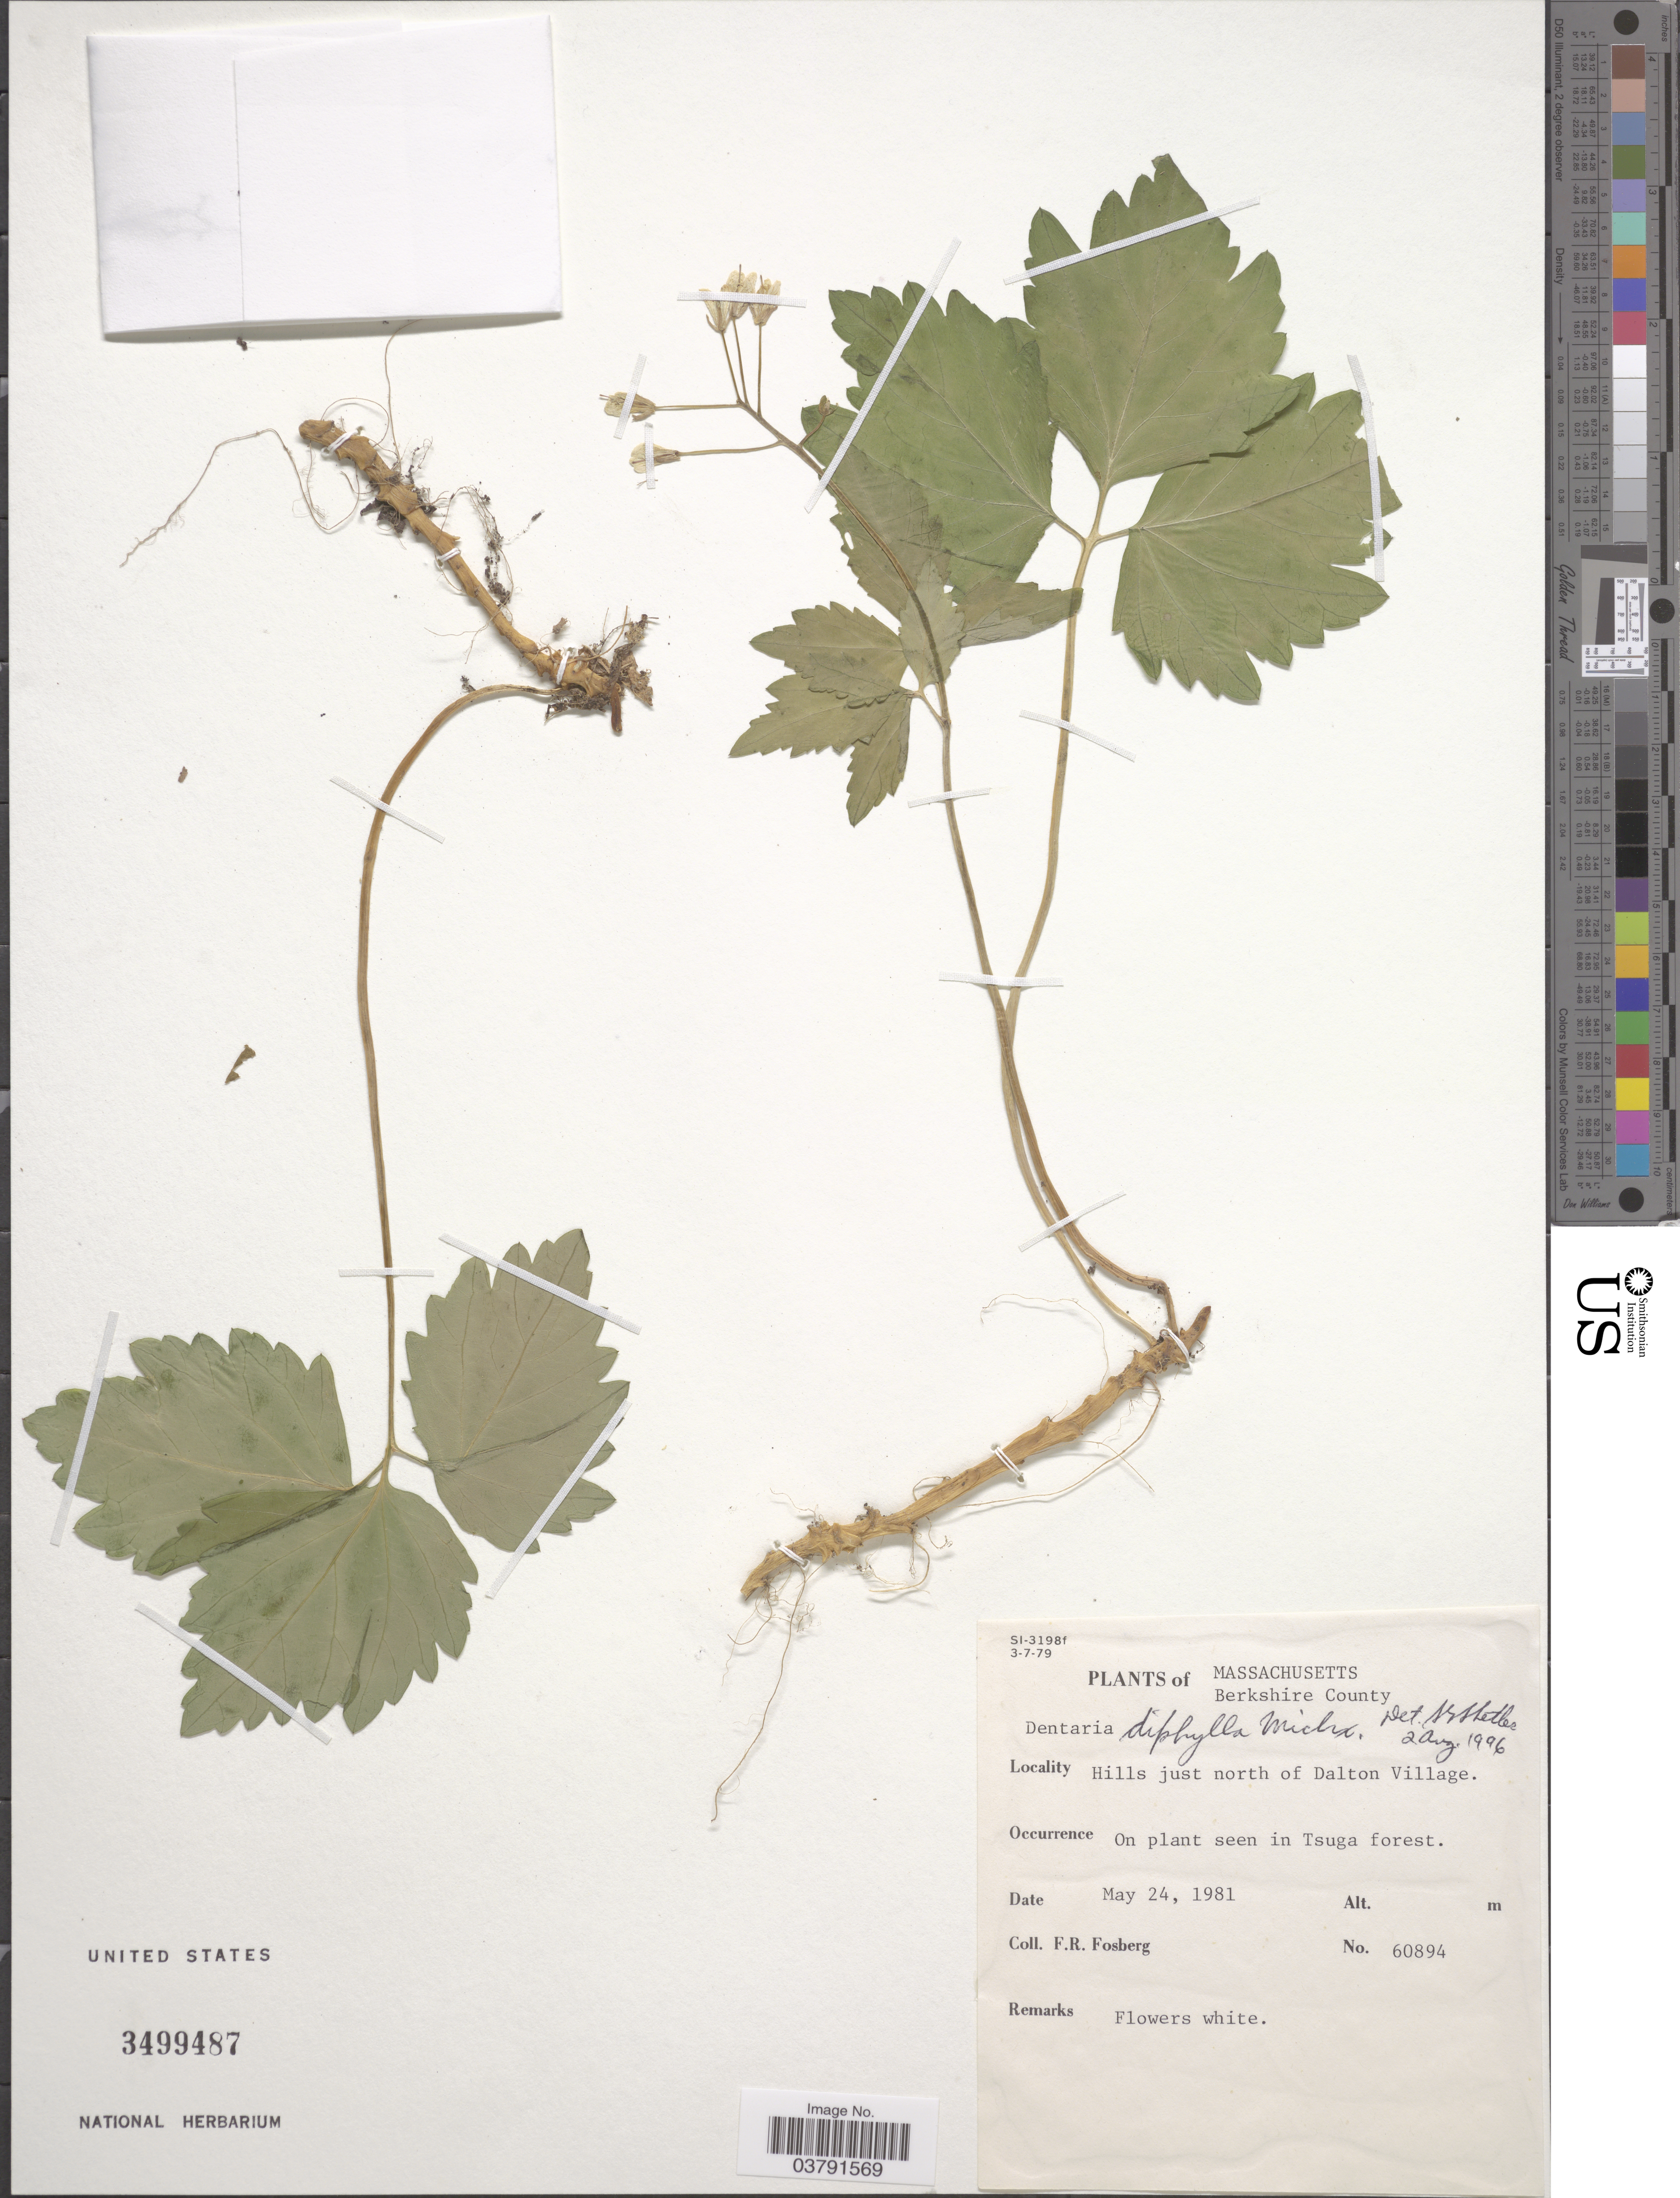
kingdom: Plantae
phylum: Tracheophyta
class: Magnoliopsida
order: Brassicales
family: Brassicaceae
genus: Dentaria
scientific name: Dentaria diphylla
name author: Michx.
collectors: F. R. Fosberg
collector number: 60894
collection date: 1981-05-24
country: United States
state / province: Massachusetts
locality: Berkshire County. Hills just north of Dalton Village.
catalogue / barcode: US 3499487